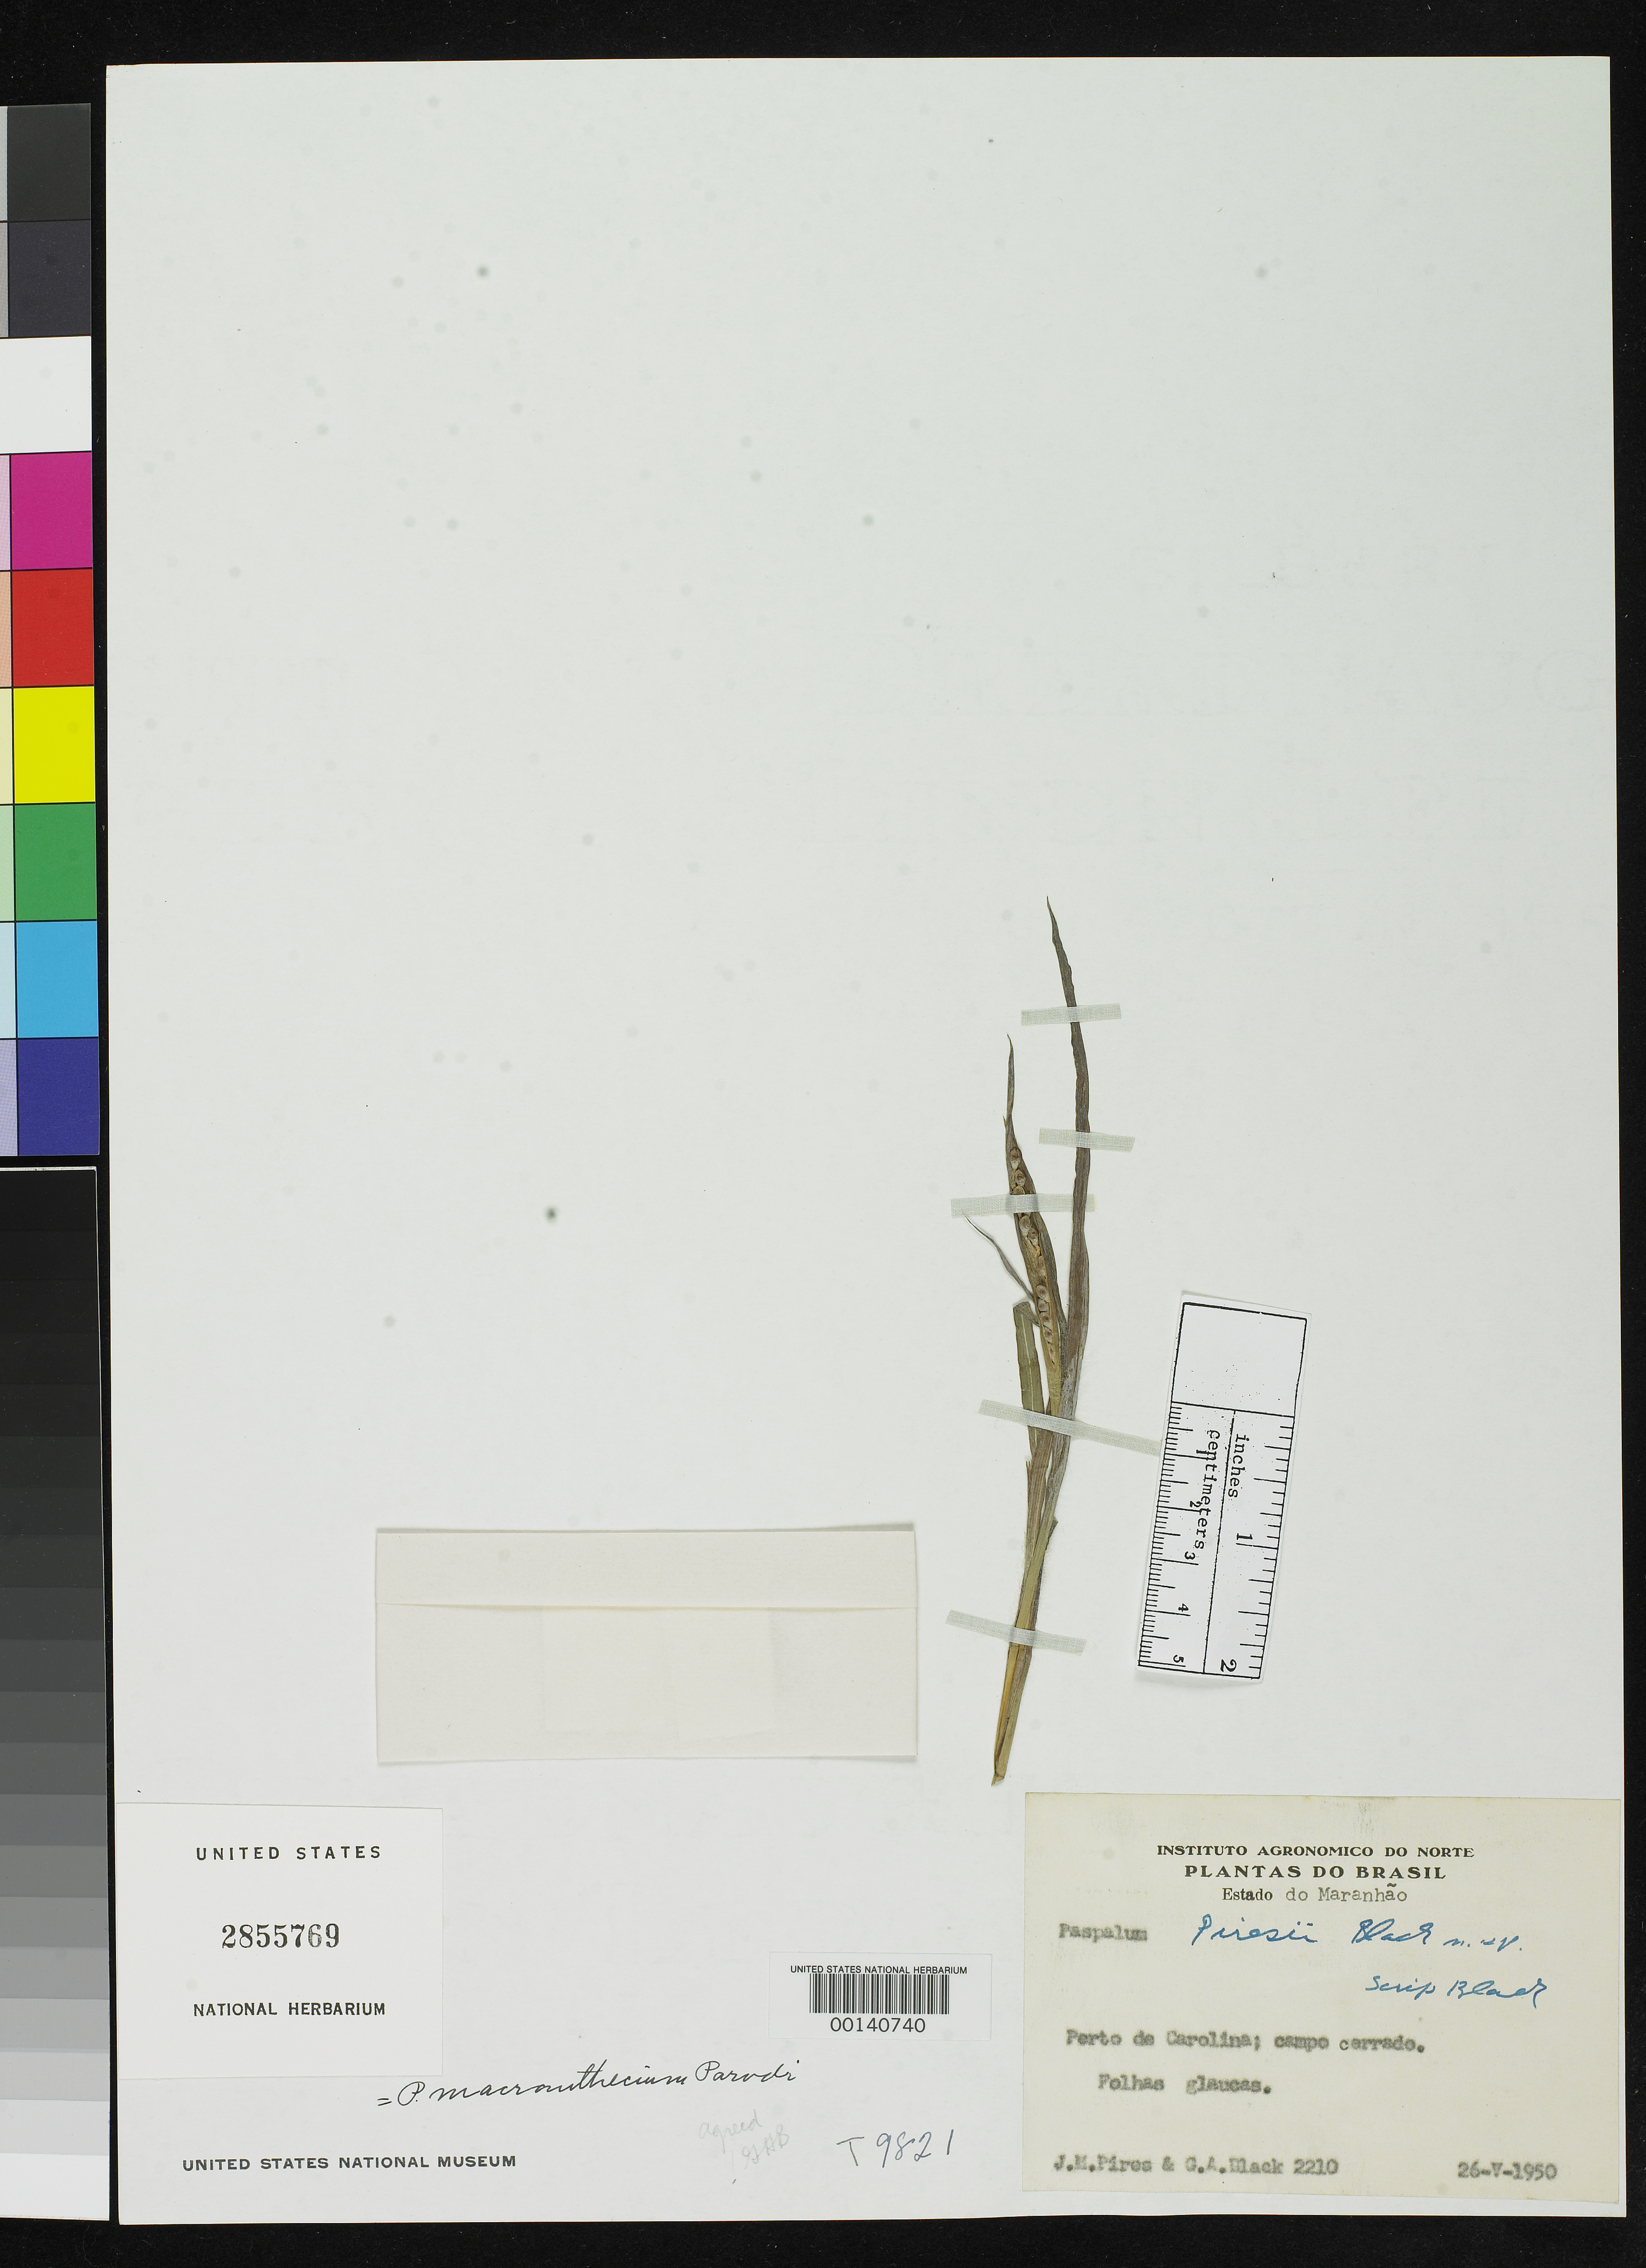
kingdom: Plantae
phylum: Tracheophyta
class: Liliopsida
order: Poales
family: Poaceae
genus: Paspalum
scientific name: Paspalum piresii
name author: G.A. Black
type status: Type Fragment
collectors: J. M. Pires & G. A. Black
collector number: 2210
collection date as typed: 26 May 1950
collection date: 1950-05-26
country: Brazil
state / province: Maranhão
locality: North of Porto de Carolina, Lope da Serra da Malicia.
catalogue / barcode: US 2855769